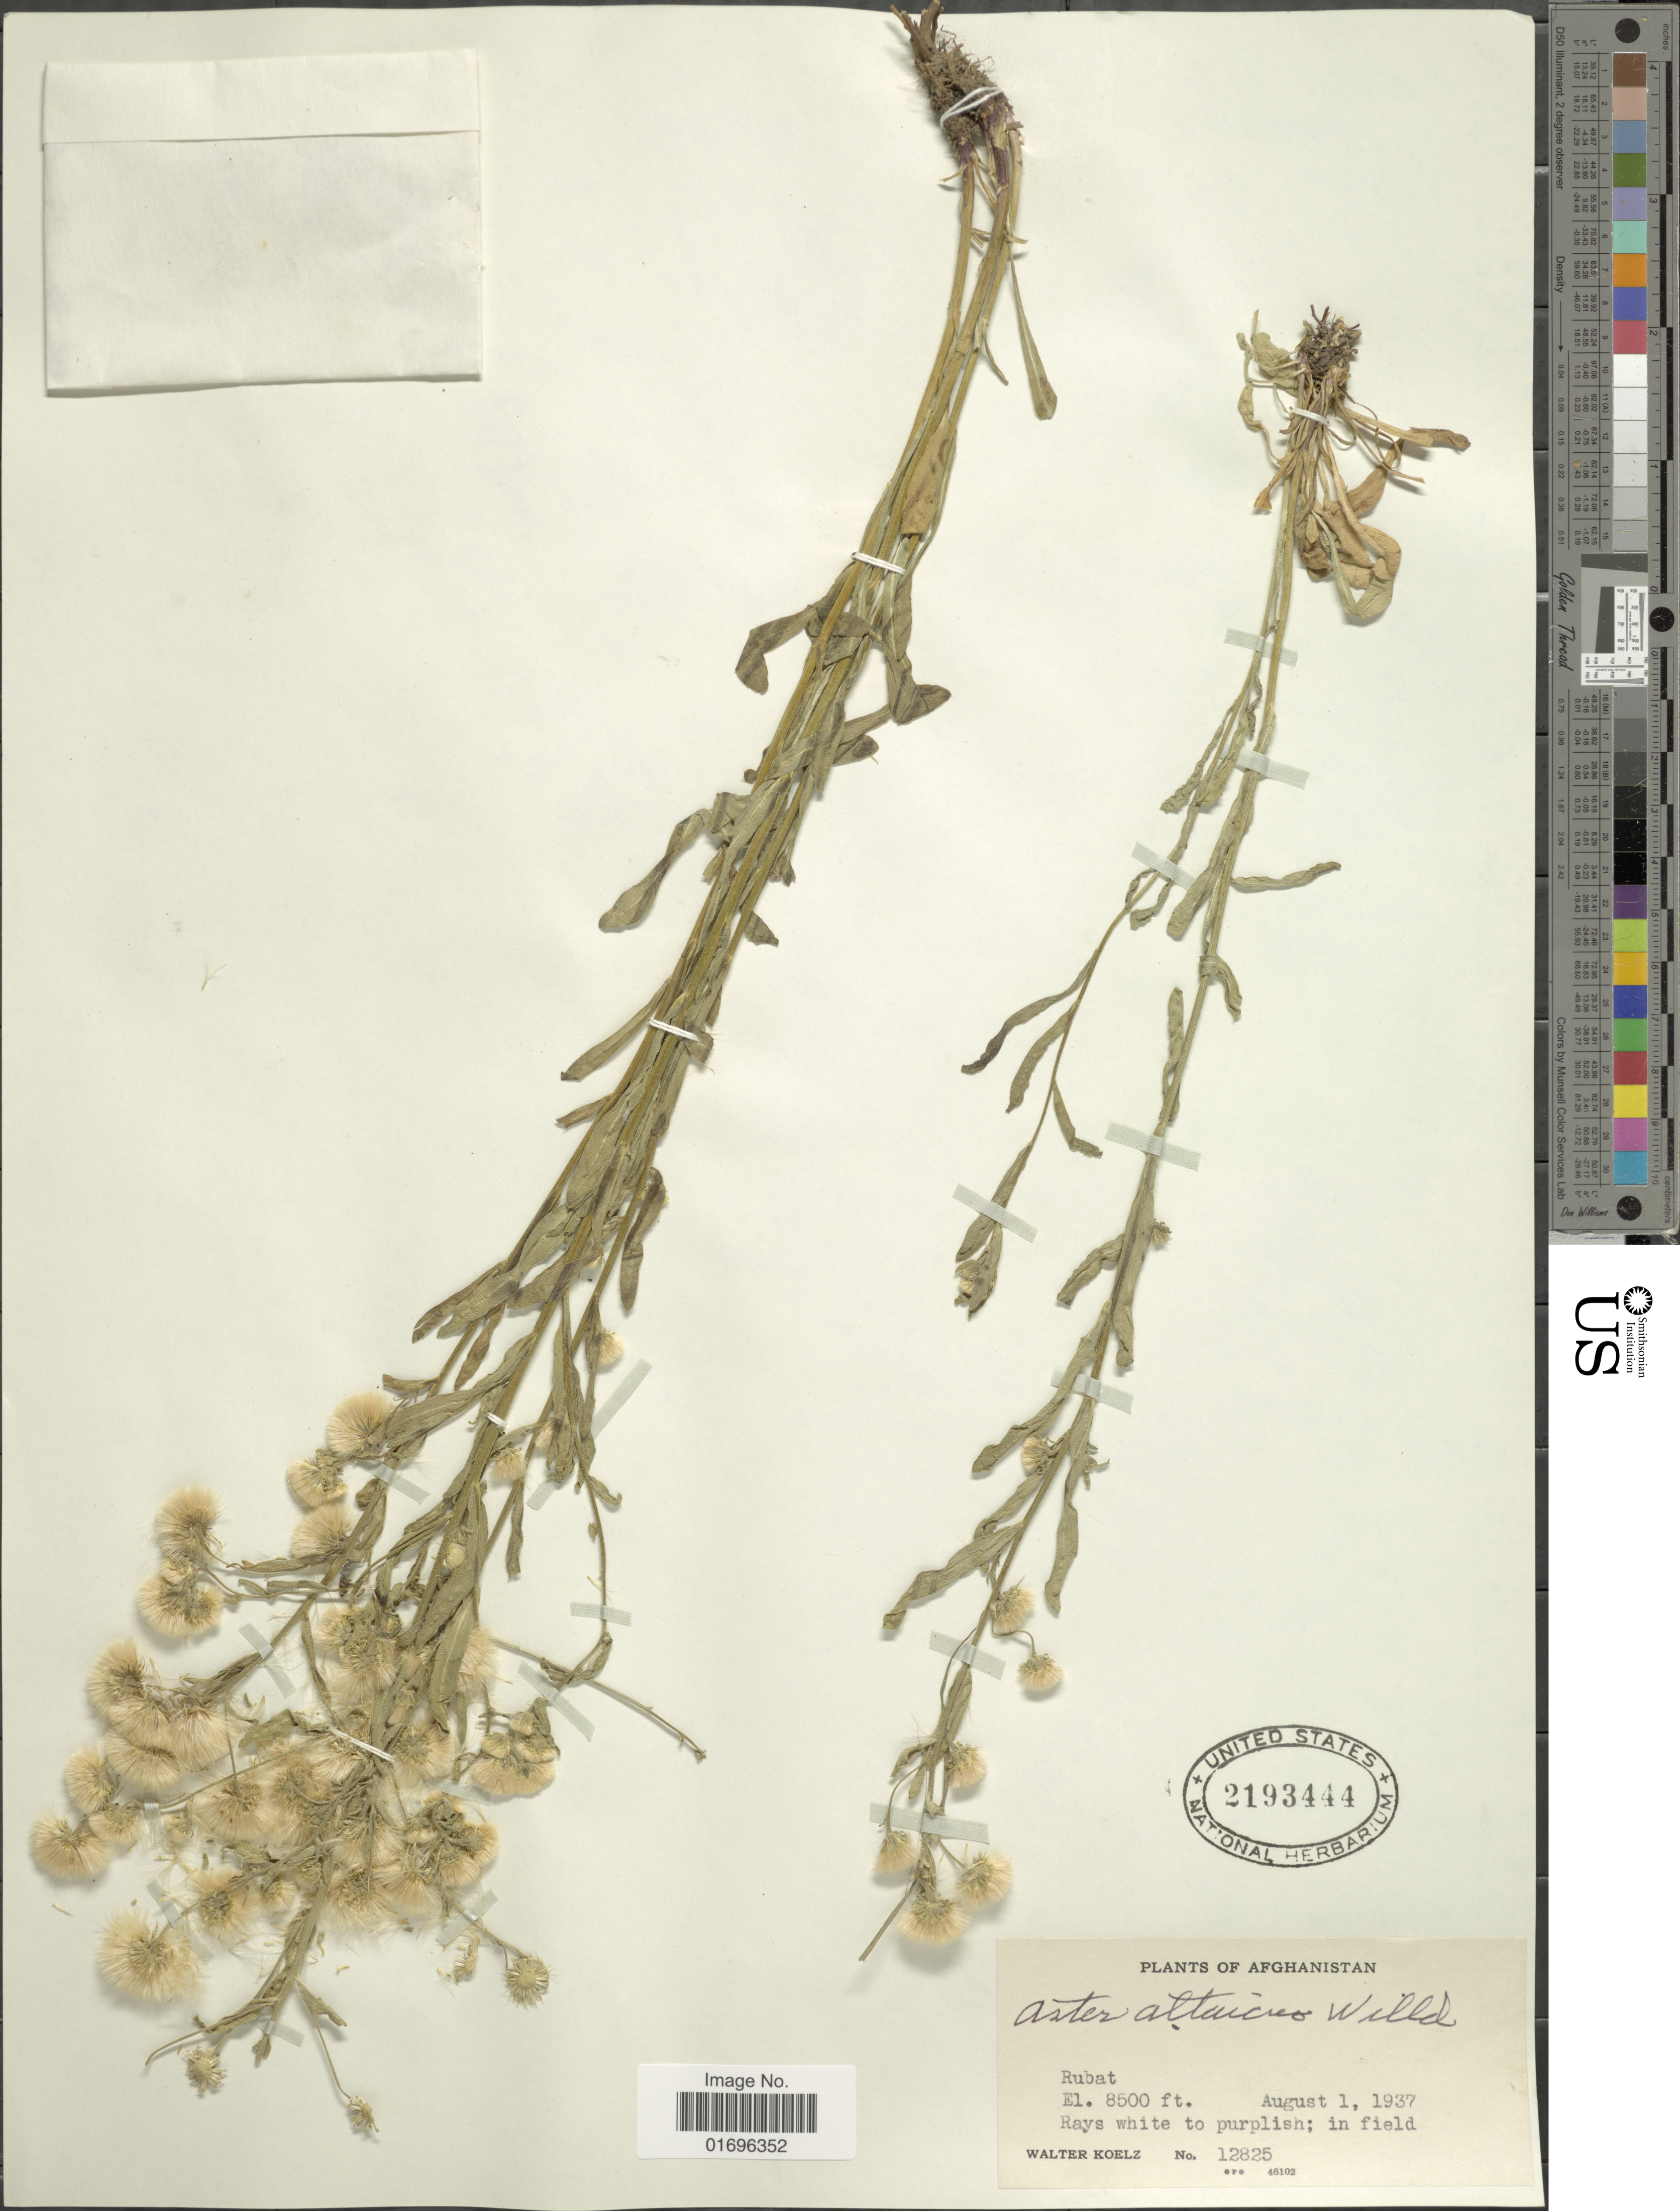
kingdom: Plantae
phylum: Tracheophyta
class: Magnoliopsida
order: Asterales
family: Asteraceae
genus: Aster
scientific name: Aster altaicus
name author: Willd.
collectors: W. N. Koelz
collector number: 12825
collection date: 1937-08-01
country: Afghanistan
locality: Rubat.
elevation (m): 2591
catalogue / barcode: US 2193444